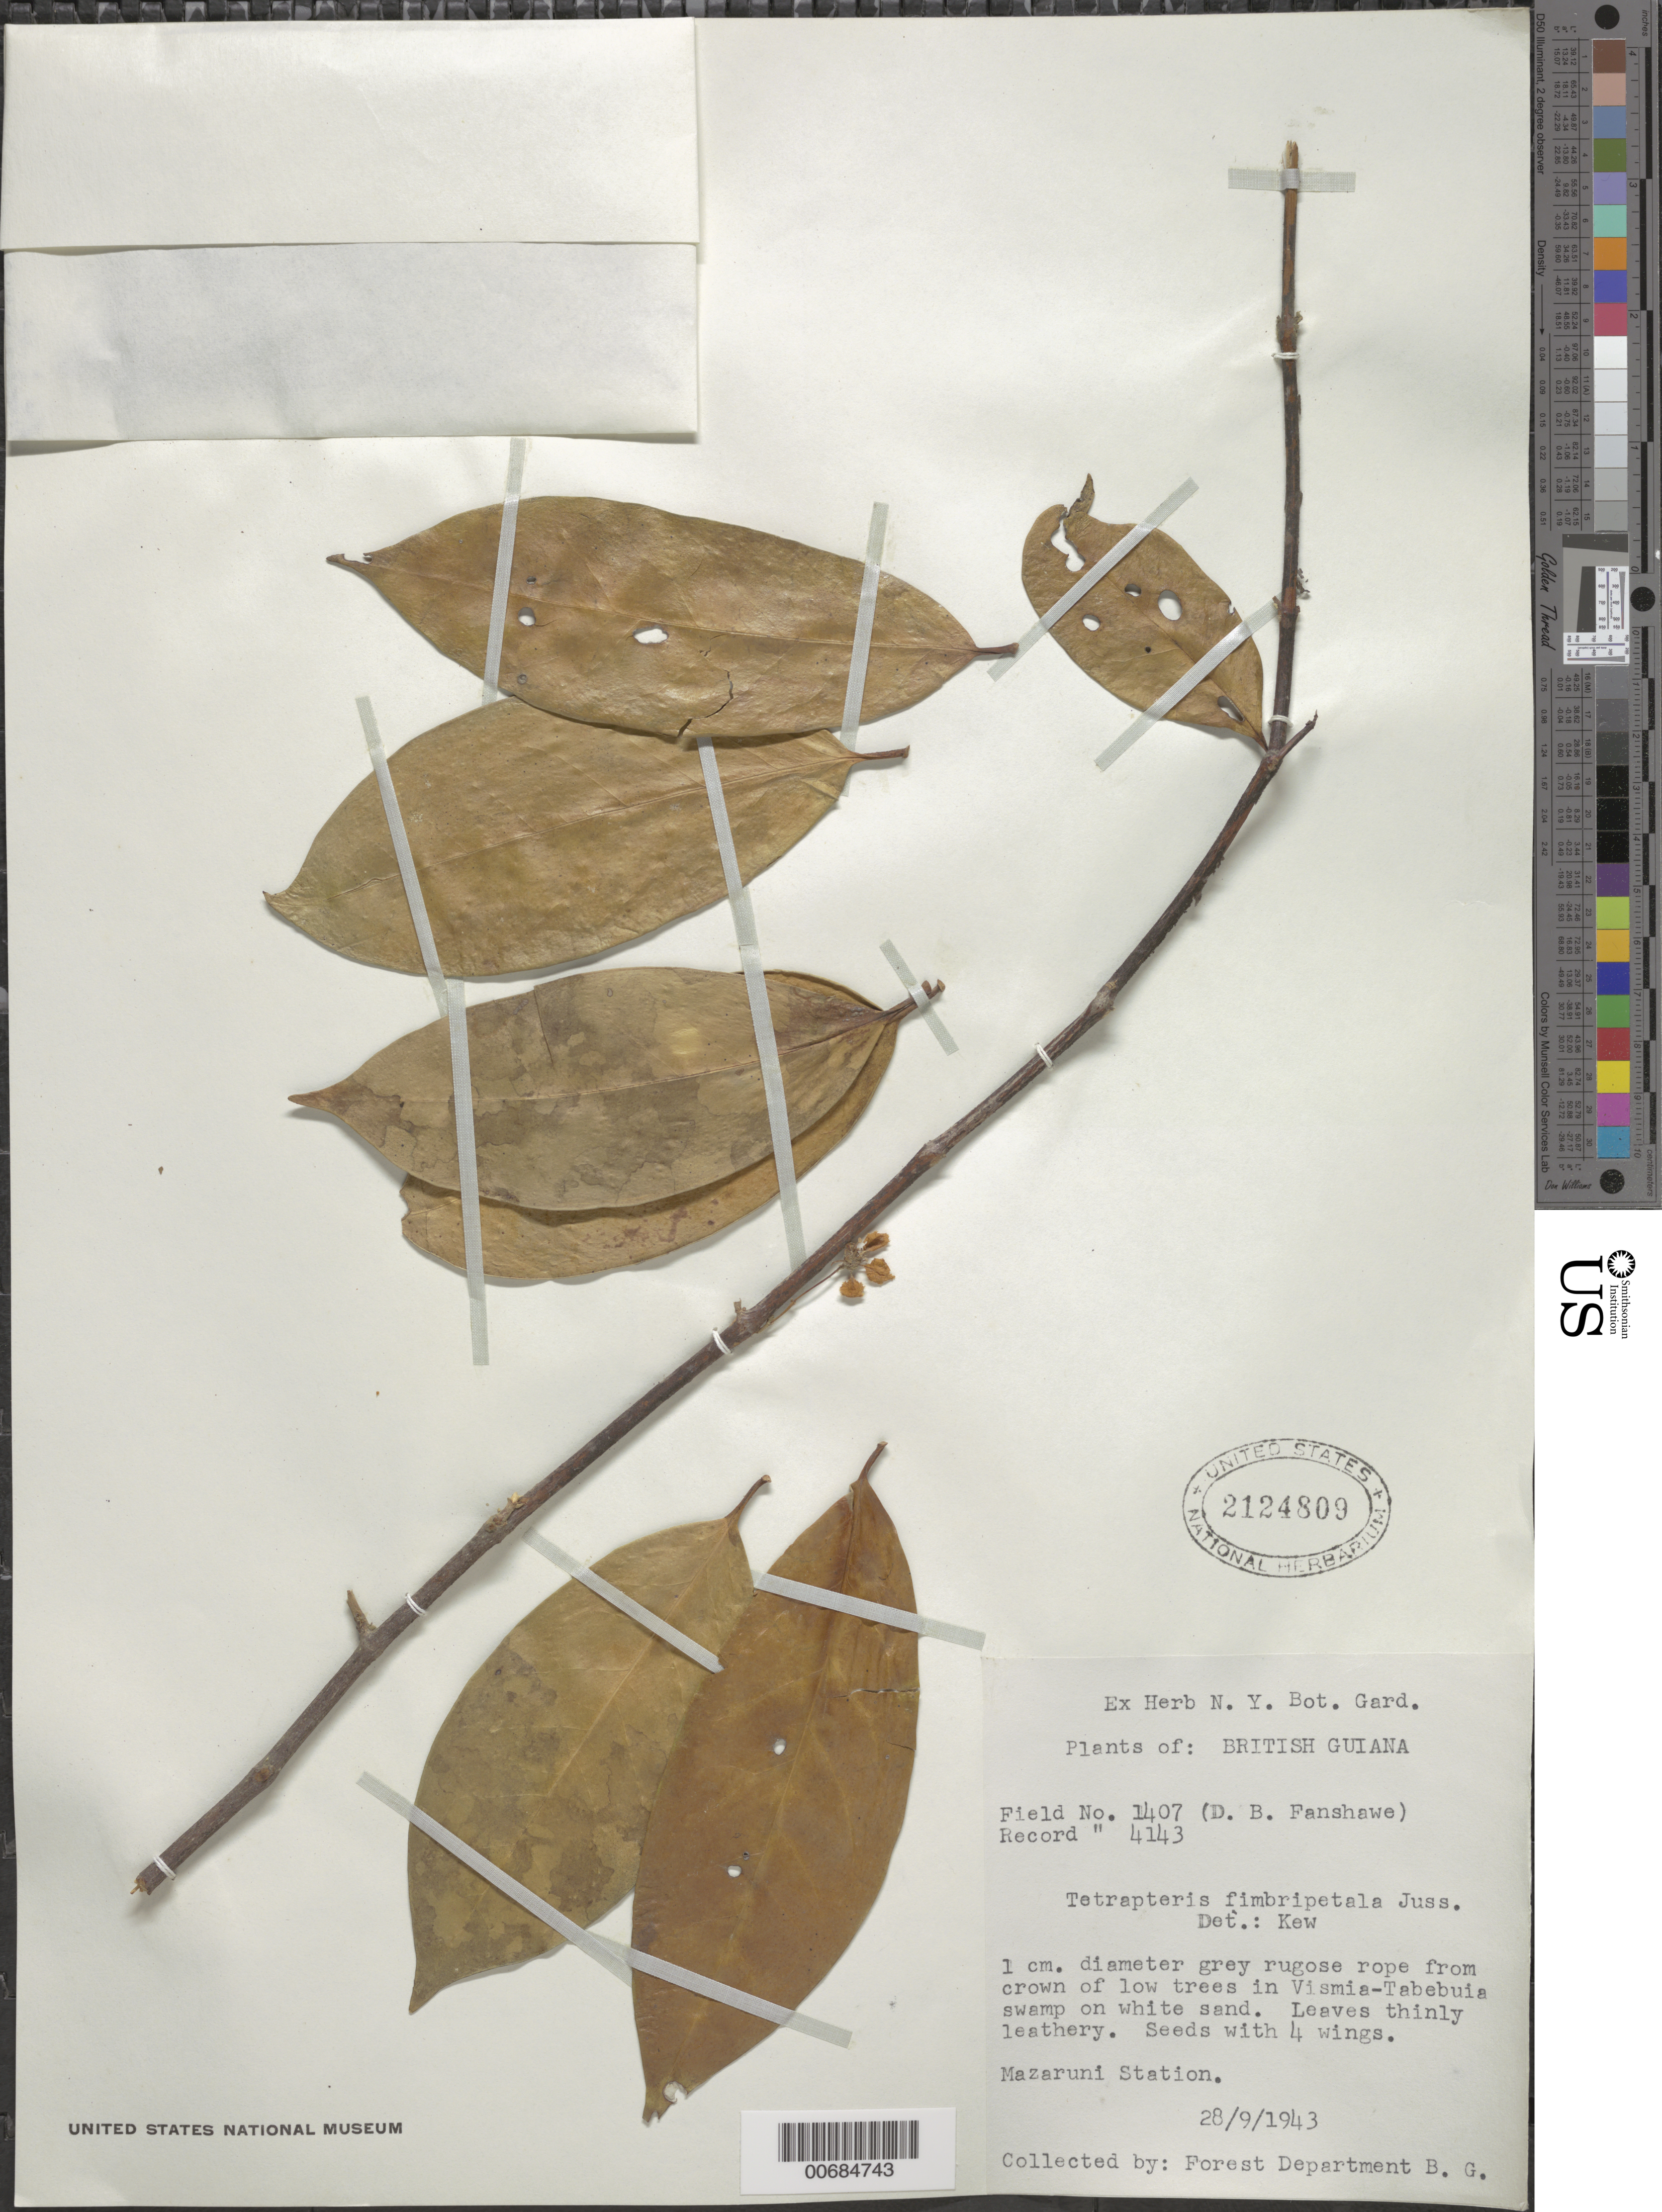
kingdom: Plantae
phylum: Tracheophyta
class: Magnoliopsida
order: Malpighiales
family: Malpighiaceae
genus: Glicophyllum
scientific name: Glicophyllum fimbripetalum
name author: (A. Juss.) R.F. Almeida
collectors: Forest Dept. B. G. & British Guiana Forestry Dept.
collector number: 4143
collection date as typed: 28-Dec-43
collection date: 1943-12-28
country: Guyana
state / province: Cuyuni-Mazaruni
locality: Mazaruni Station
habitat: Vismia-Tabebuia swamp on white sand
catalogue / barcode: US 2124809